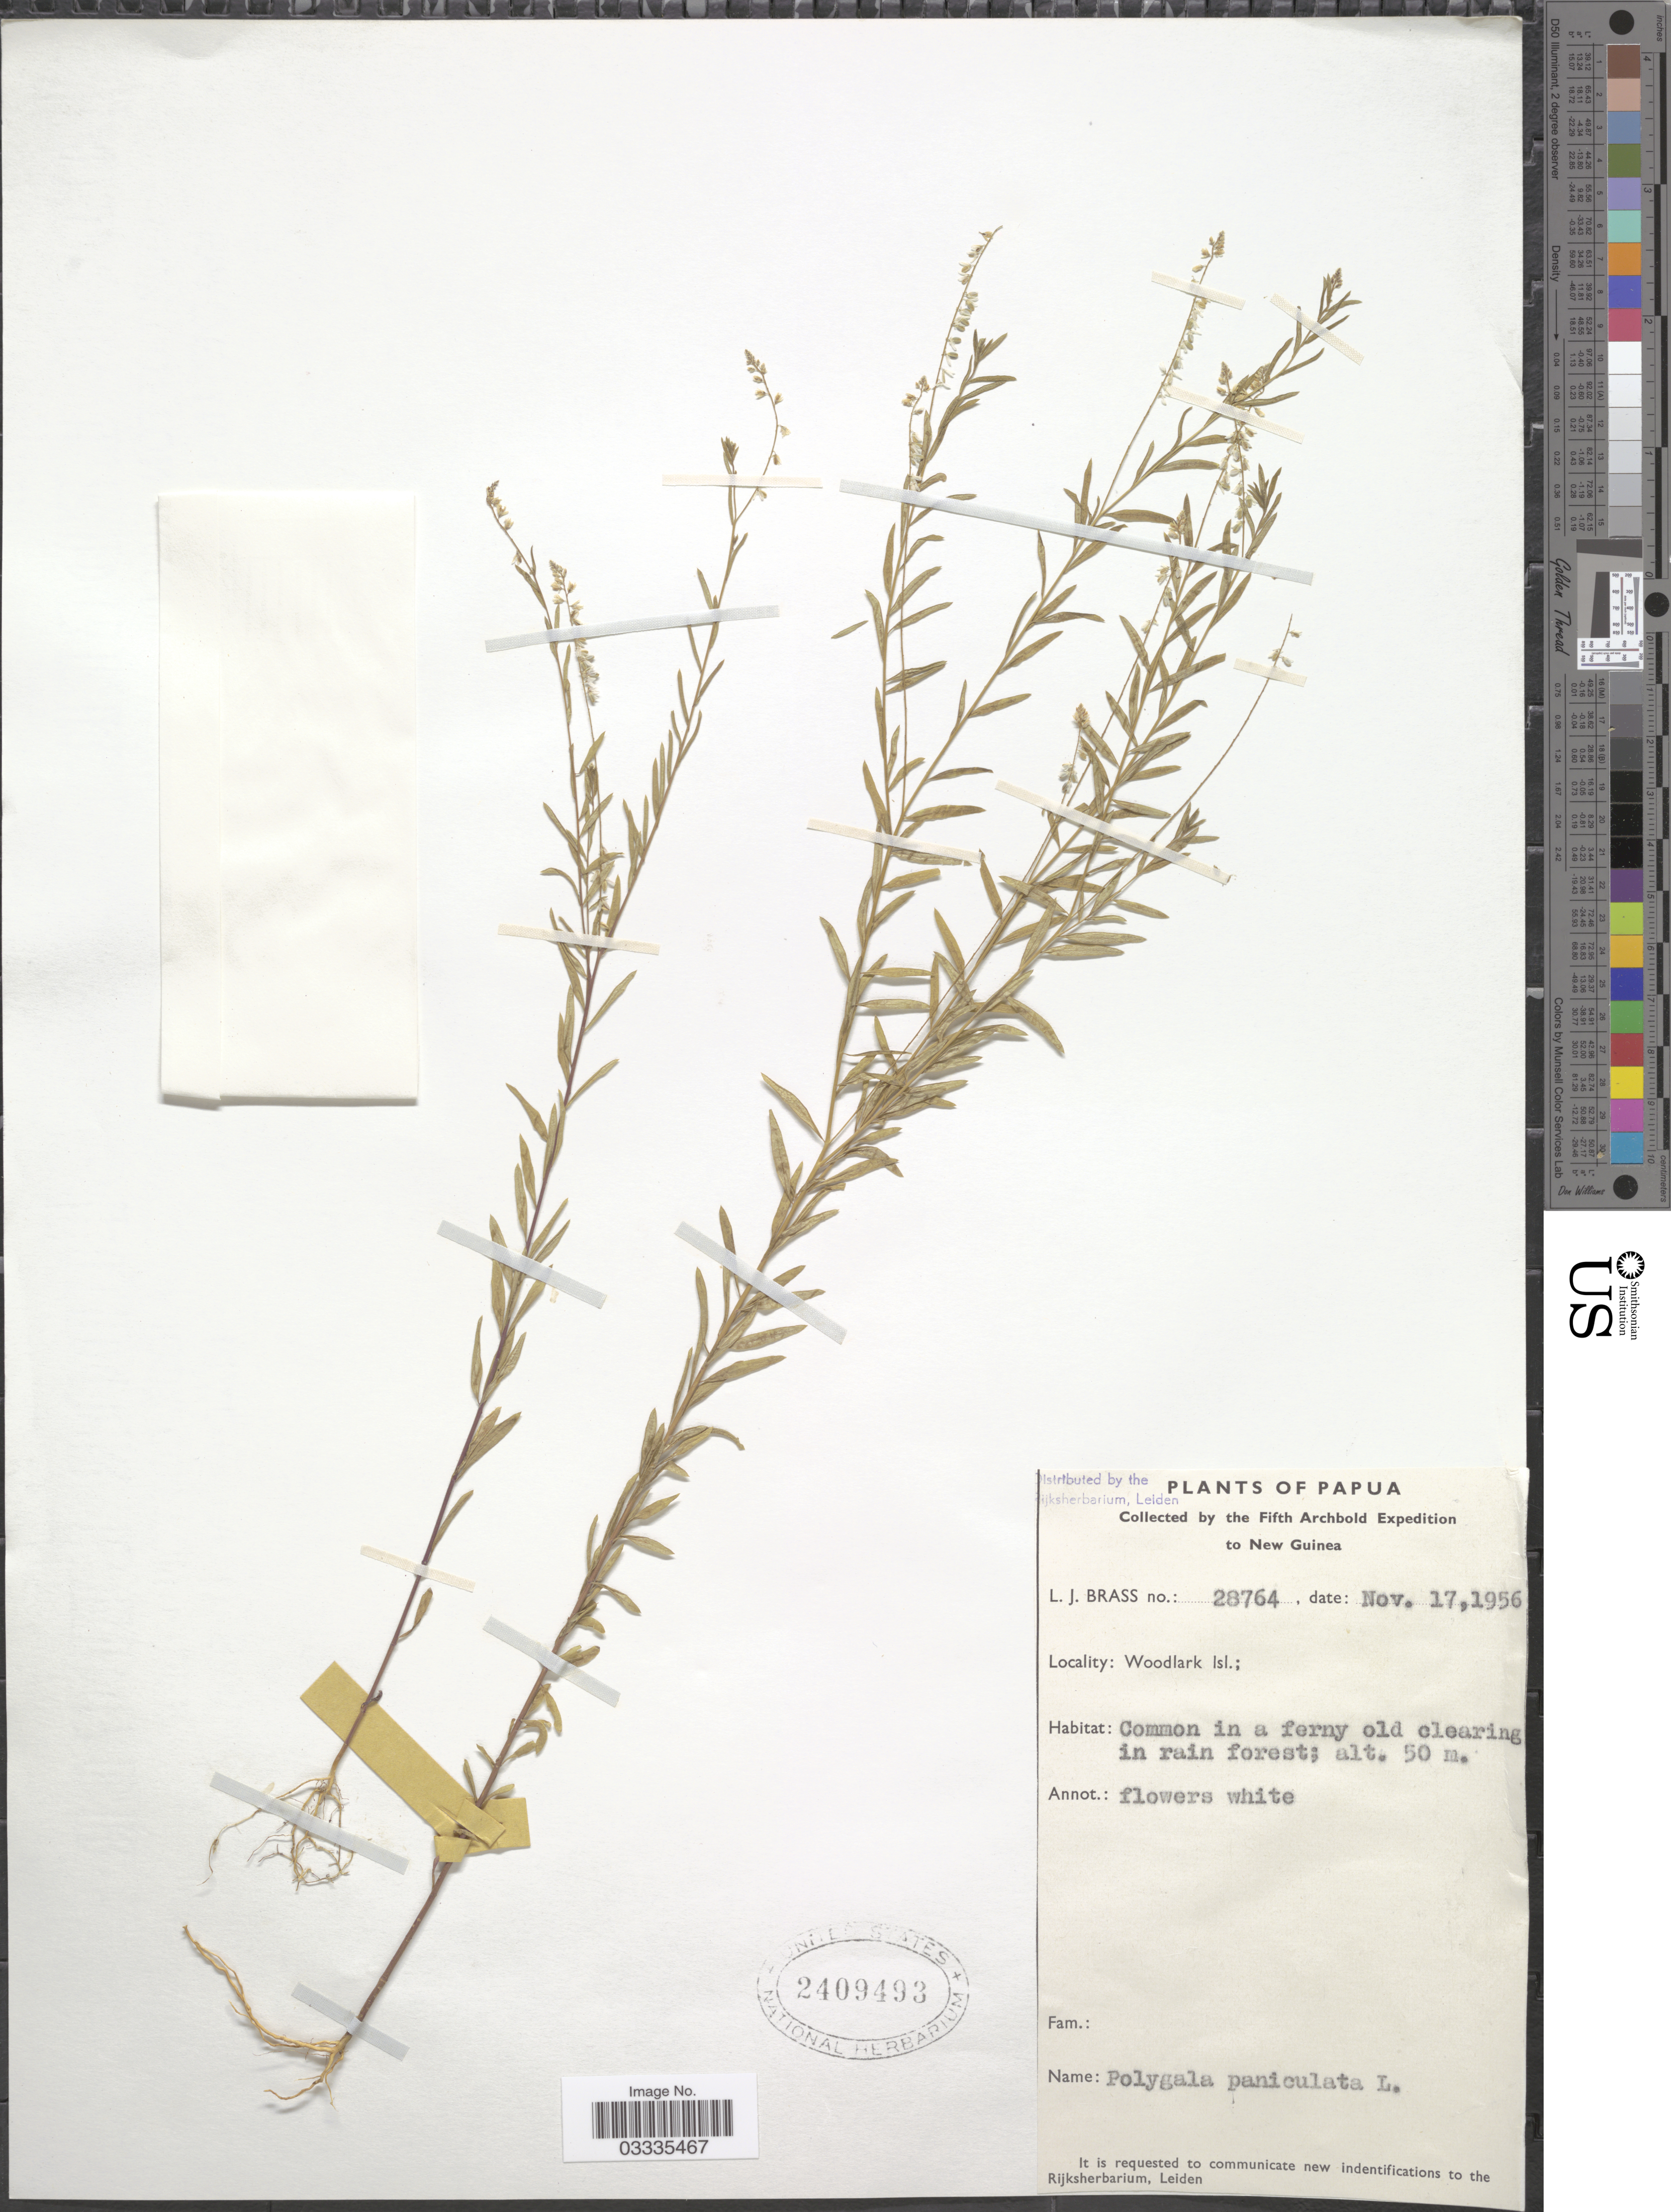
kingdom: Plantae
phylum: Tracheophyta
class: Magnoliopsida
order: Fabales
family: Polygalaceae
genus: Polygala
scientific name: Polygala paniculata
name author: L.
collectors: L. J. Brass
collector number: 28764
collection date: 1956-11-17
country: Papua New Guinea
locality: Papua. New Guinea. Woodlark Isl.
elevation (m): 50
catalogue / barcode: US 2409493